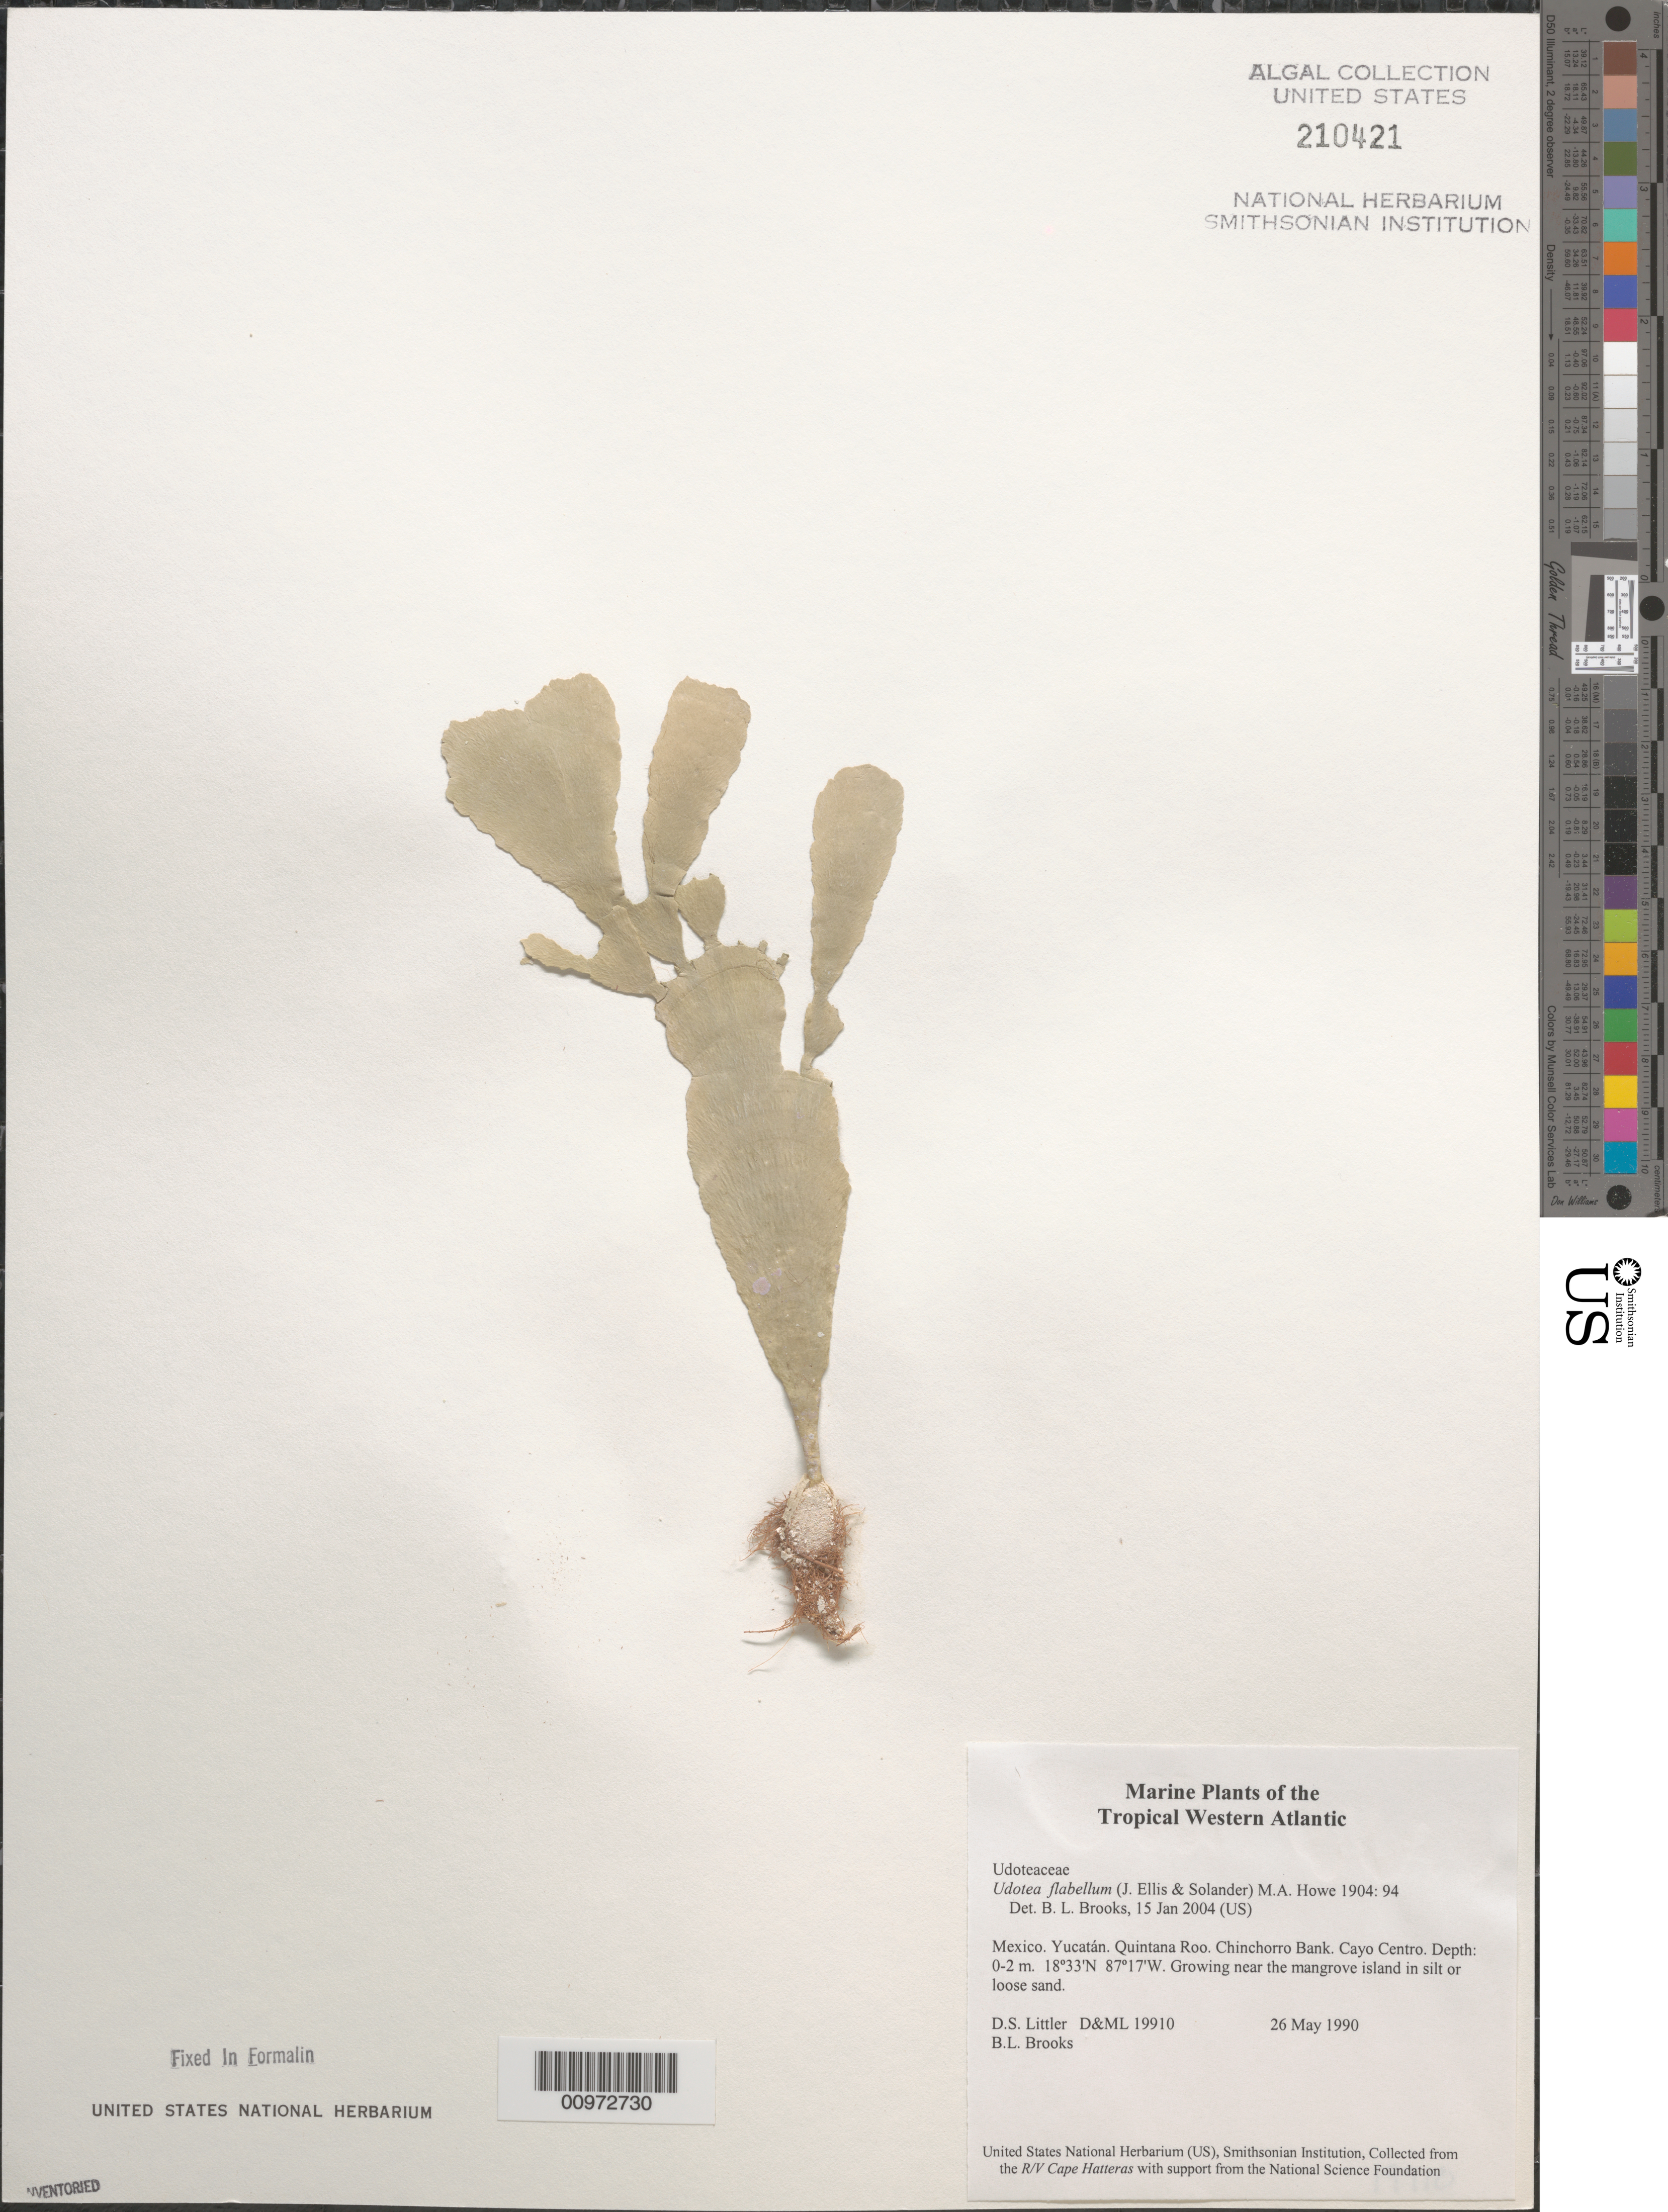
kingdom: Plantae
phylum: Chlorophyta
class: Ulvophyceae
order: Bryopsidales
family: Udoteaceae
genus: Udotea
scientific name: Udotea flabellum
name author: (J. Ellis & Sol.) M. Howe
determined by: Brooks, B. L., (BOT), Smithsonian Institution - National Museum of Natural History (UNITED STATES)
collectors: D. S. Littler & B. Brooks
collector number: D&ML 19910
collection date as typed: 26 May 1990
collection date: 1990-05-26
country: Mexico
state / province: Quintana Roo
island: Cayo Centro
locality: Chinchorro Bank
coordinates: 18 33' N, 87 17' W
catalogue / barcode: US 210421